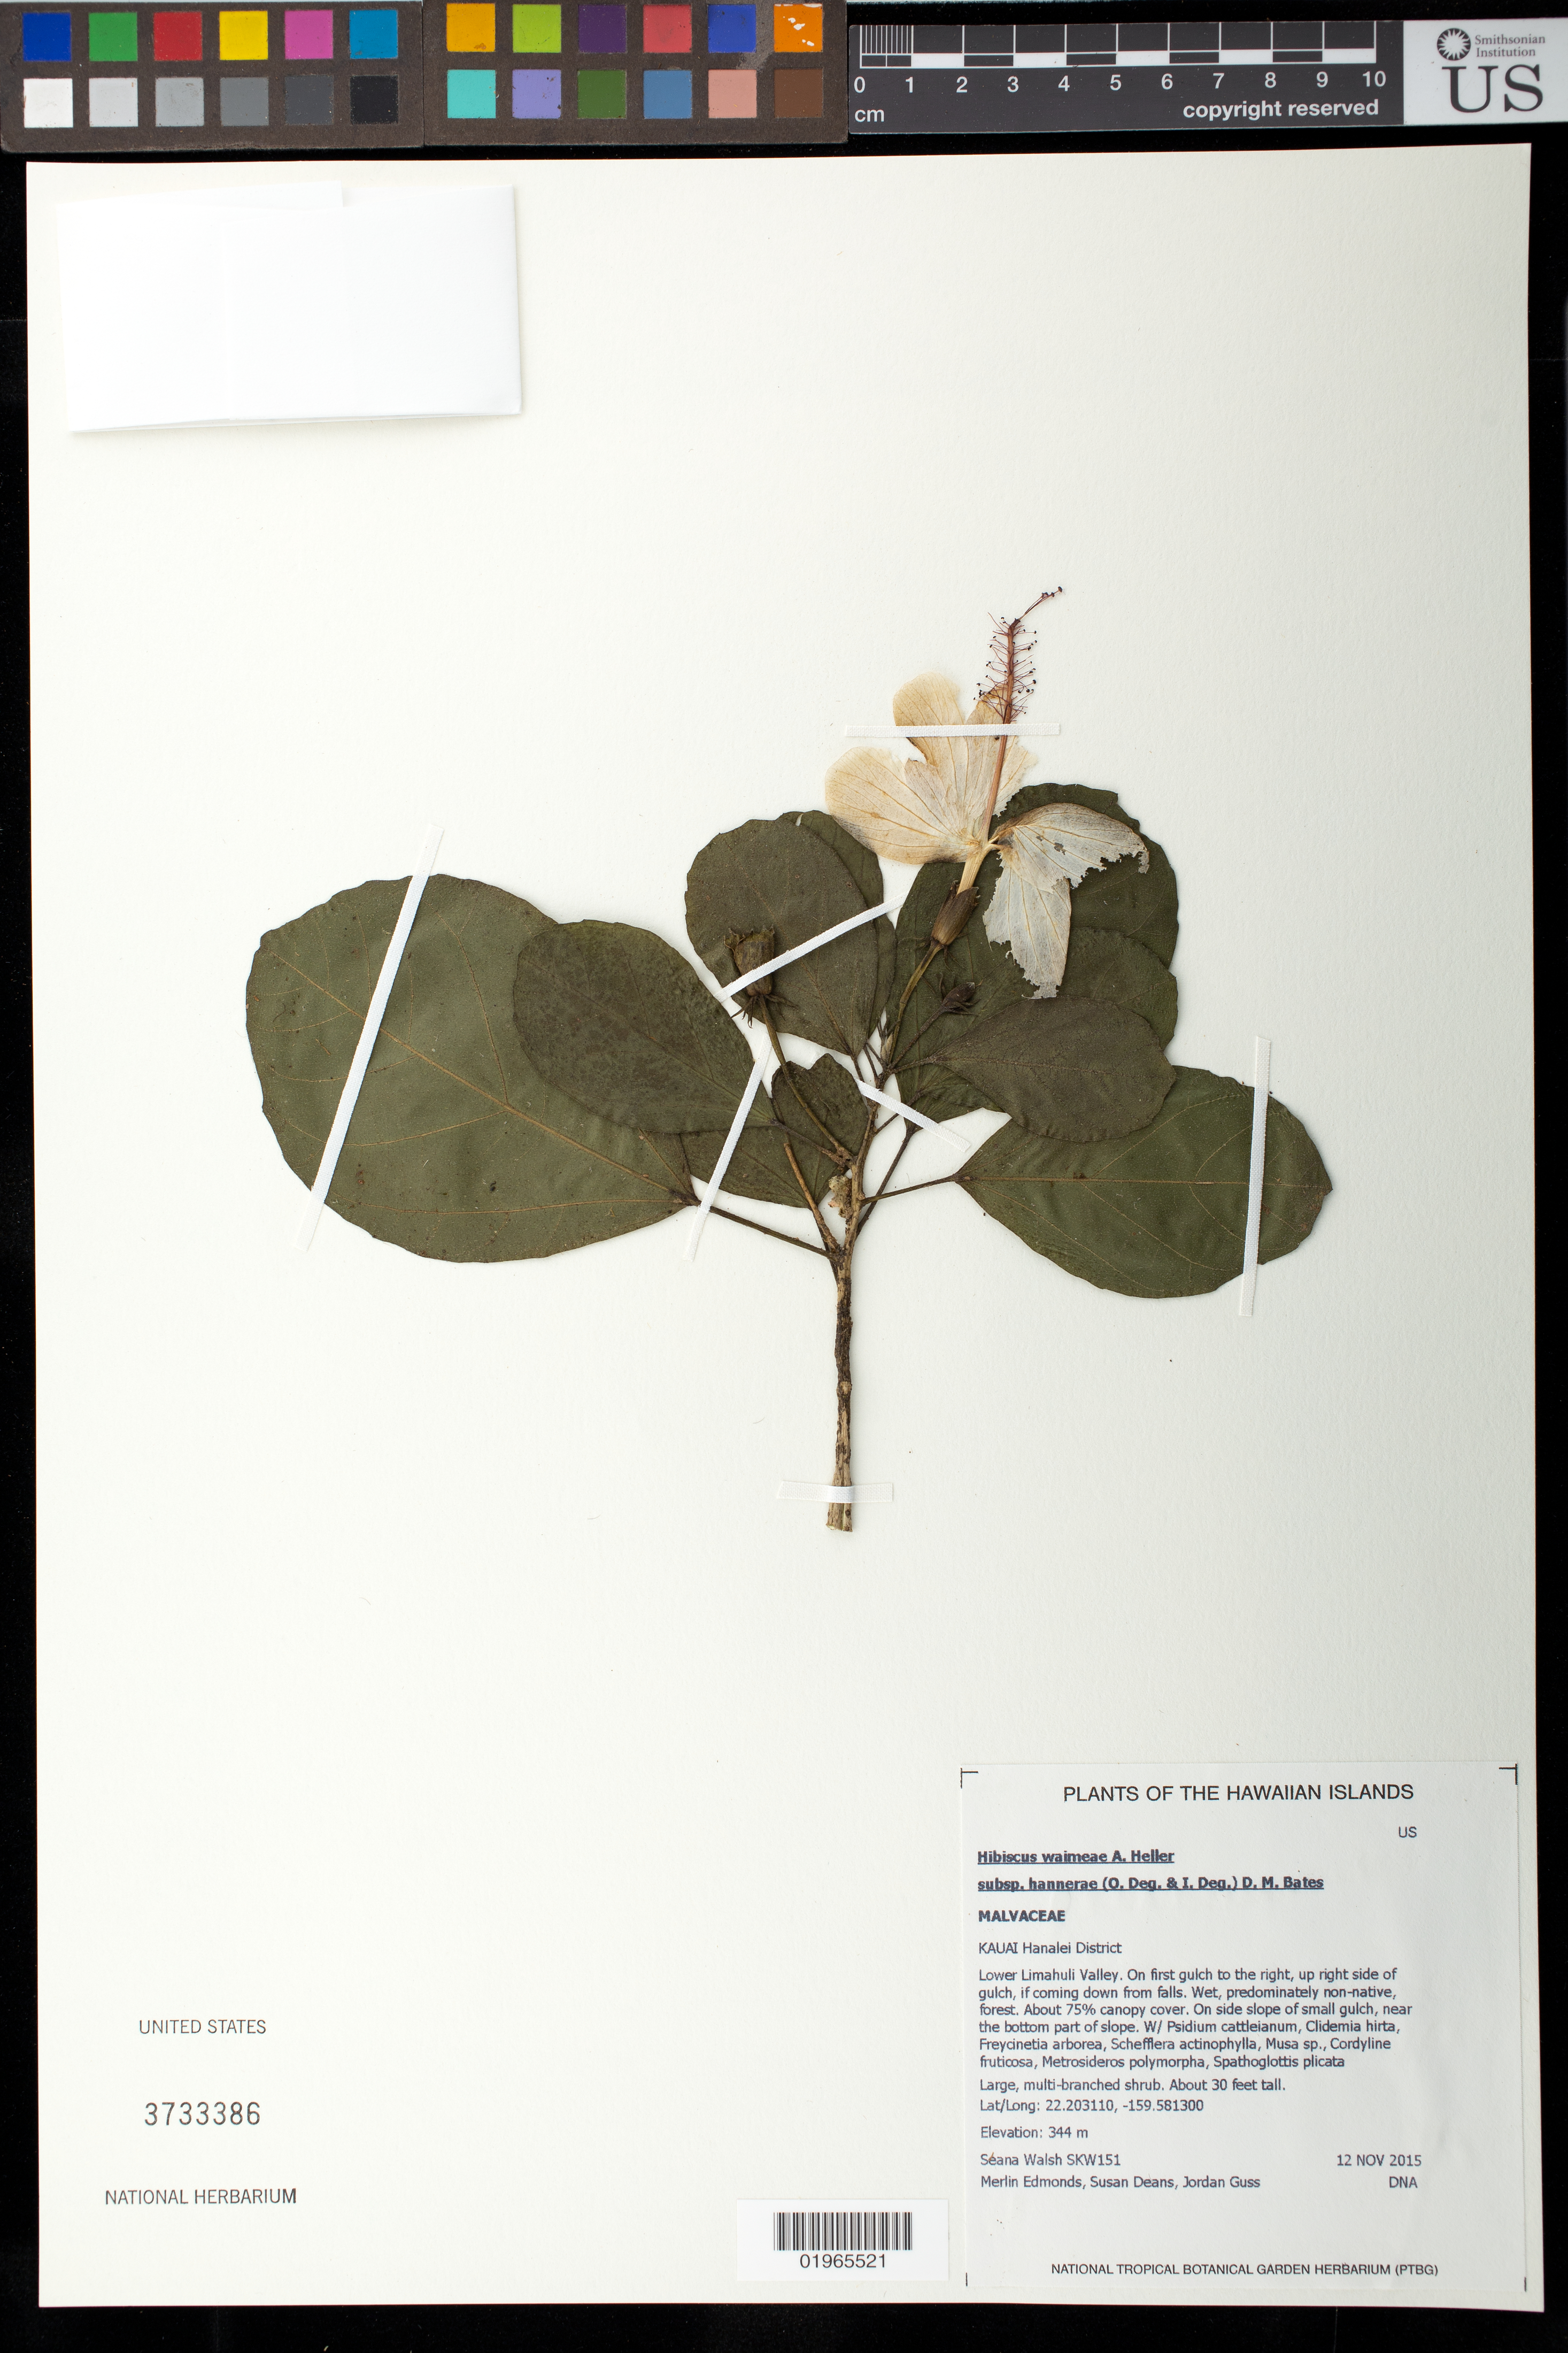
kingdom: Plantae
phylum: Tracheophyta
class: Magnoliopsida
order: Malvales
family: Malvaceae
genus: Hibiscus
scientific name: Hibiscus waimeae subsp. hannerae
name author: (O. Deg. & I. Deg.) D.M. Bates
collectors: S. Walsh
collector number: SKW151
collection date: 2015-11-12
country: United States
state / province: Hawaii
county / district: Kauai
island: Kaua'i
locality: Hanalei District, Lower Limahuli valley, on the first gulch to the right ,up right side of gulch, if comming down from falls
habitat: Wet, predominately non-native forest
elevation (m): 344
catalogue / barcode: US 3733386